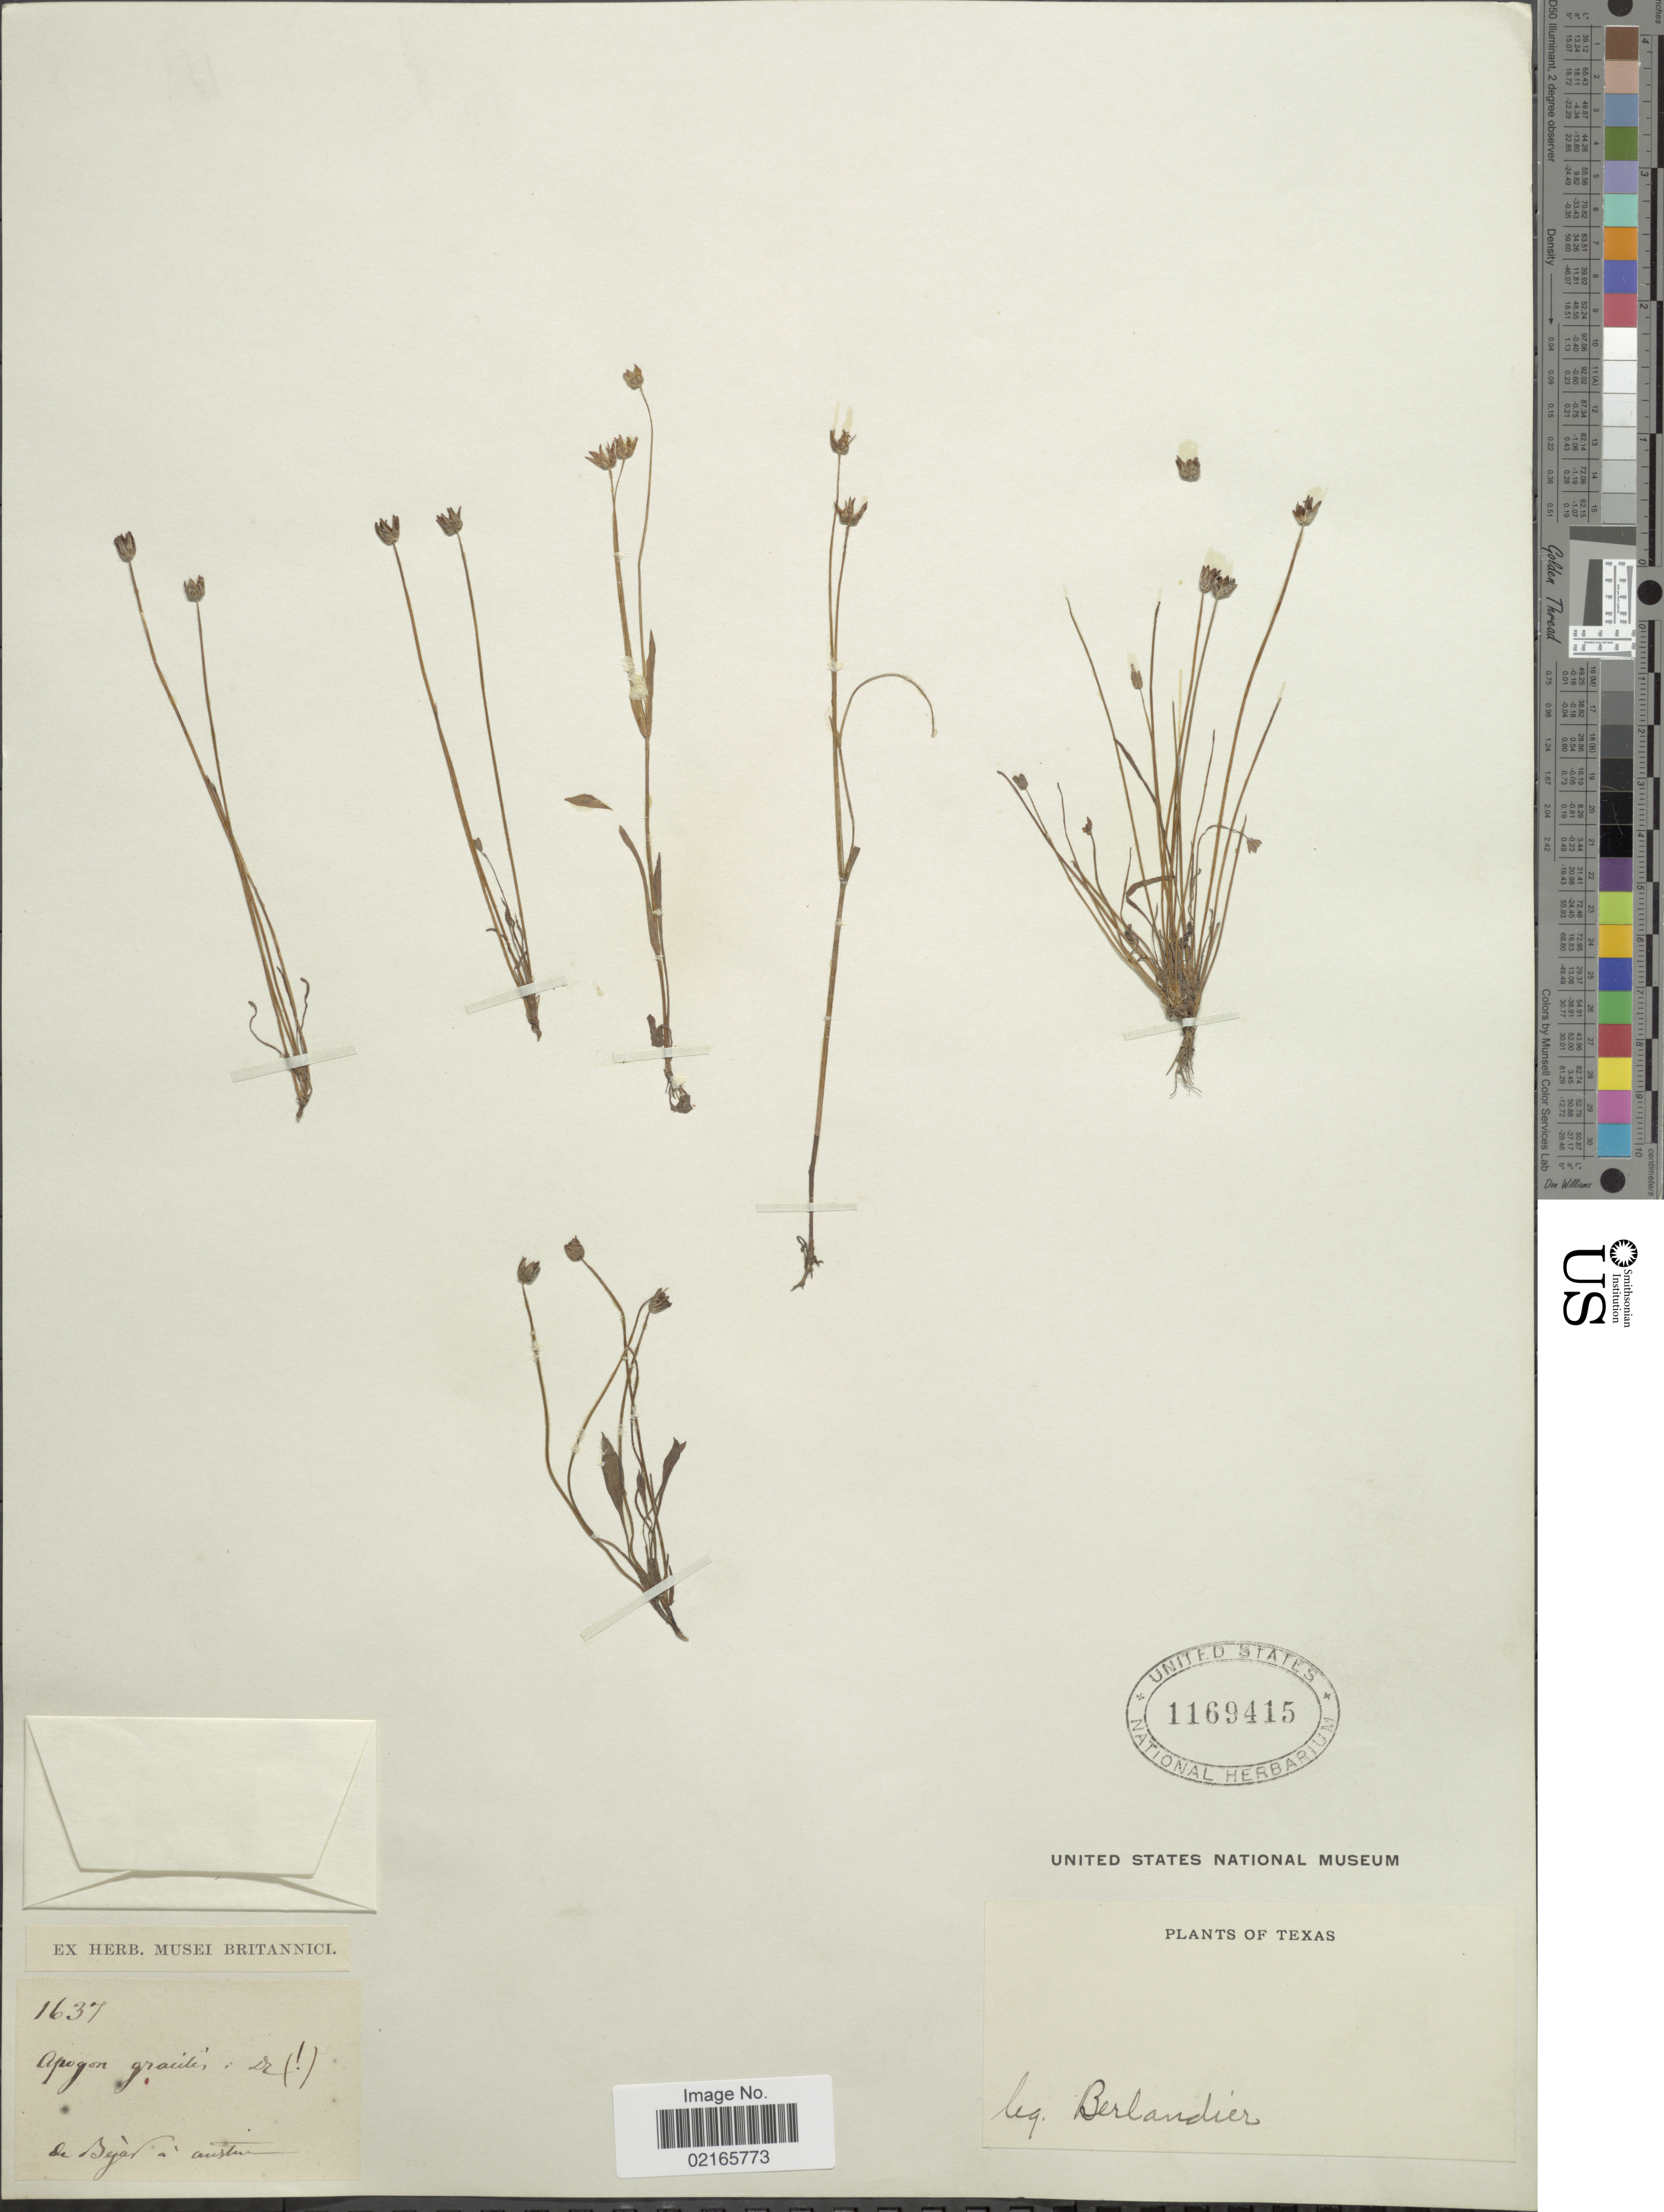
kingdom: Plantae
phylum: Tracheophyta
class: Magnoliopsida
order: Asterales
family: Asteraceae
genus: Krigia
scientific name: Krigia cespitosa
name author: (Raf.) K.L. Chambers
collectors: J. L. Berlandier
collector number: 1637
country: United States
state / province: Texas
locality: De Bejar á Austin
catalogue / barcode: US 1169415